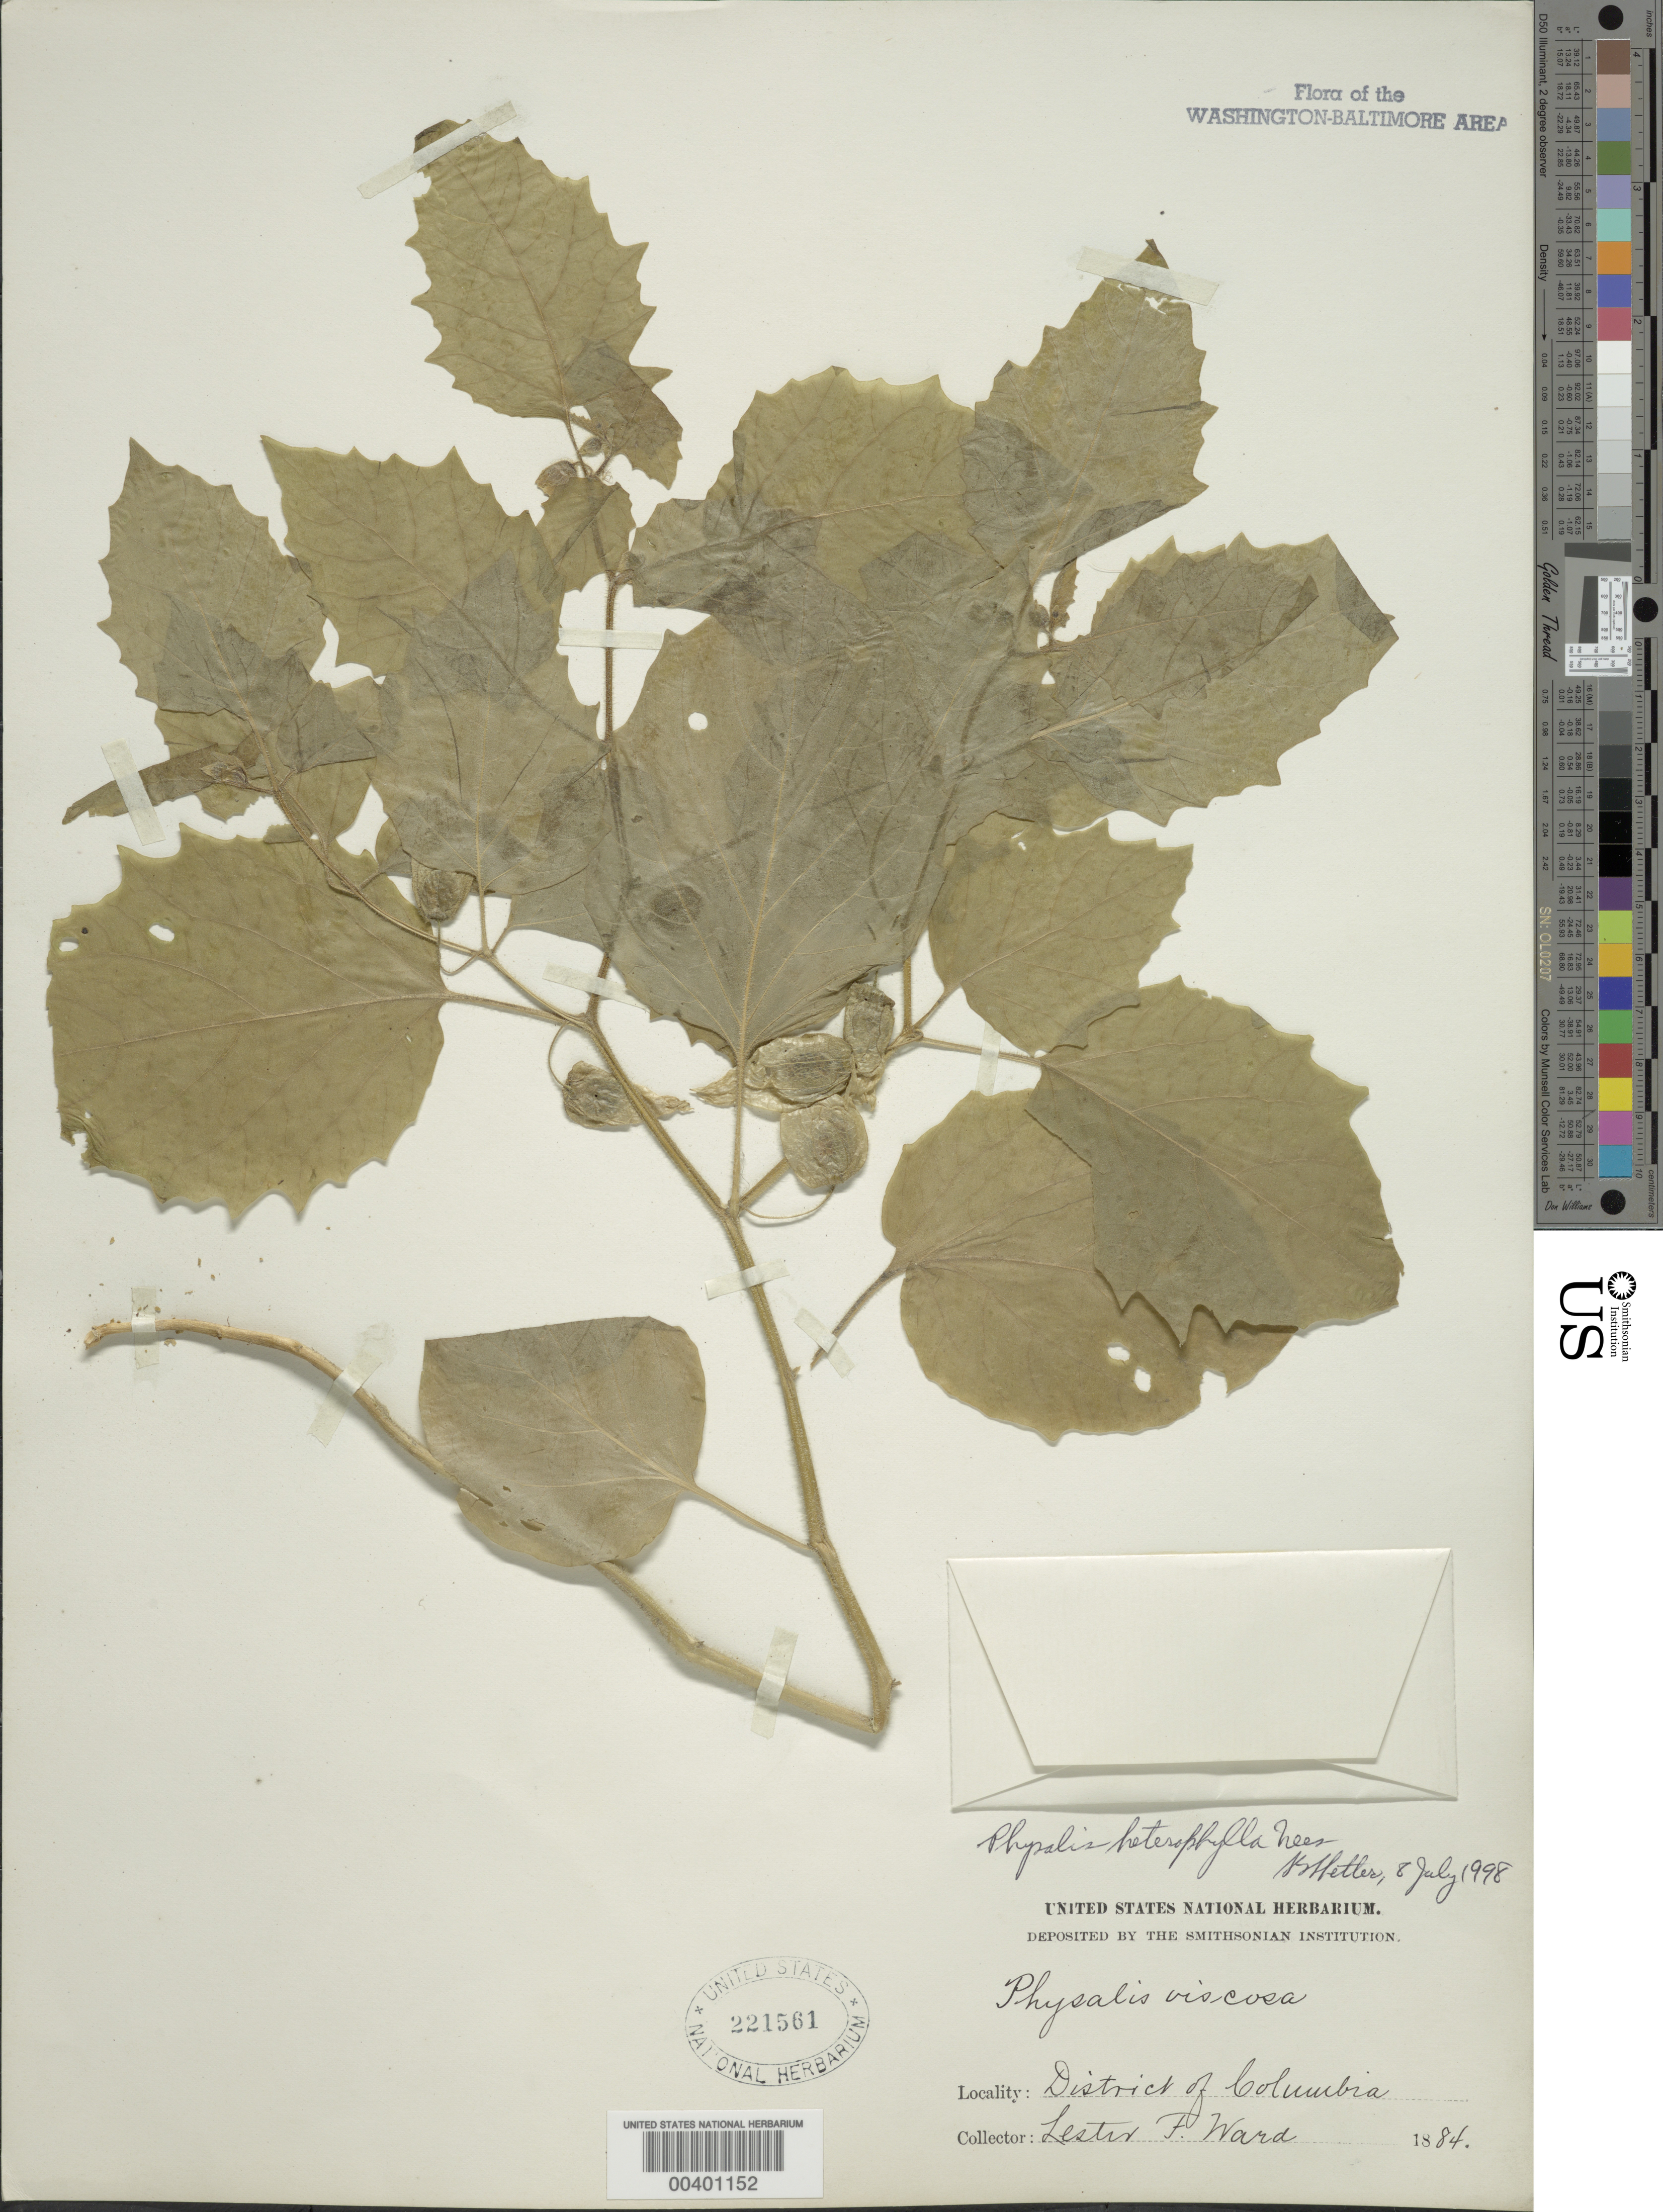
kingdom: Plantae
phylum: Tracheophyta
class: Magnoliopsida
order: Solanales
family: Solanaceae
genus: Physalis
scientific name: Physalis heterophylla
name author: Nees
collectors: L. F. Ward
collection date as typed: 1884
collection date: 1884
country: United States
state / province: District of Columbia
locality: Washington, D.C.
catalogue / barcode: US 221561